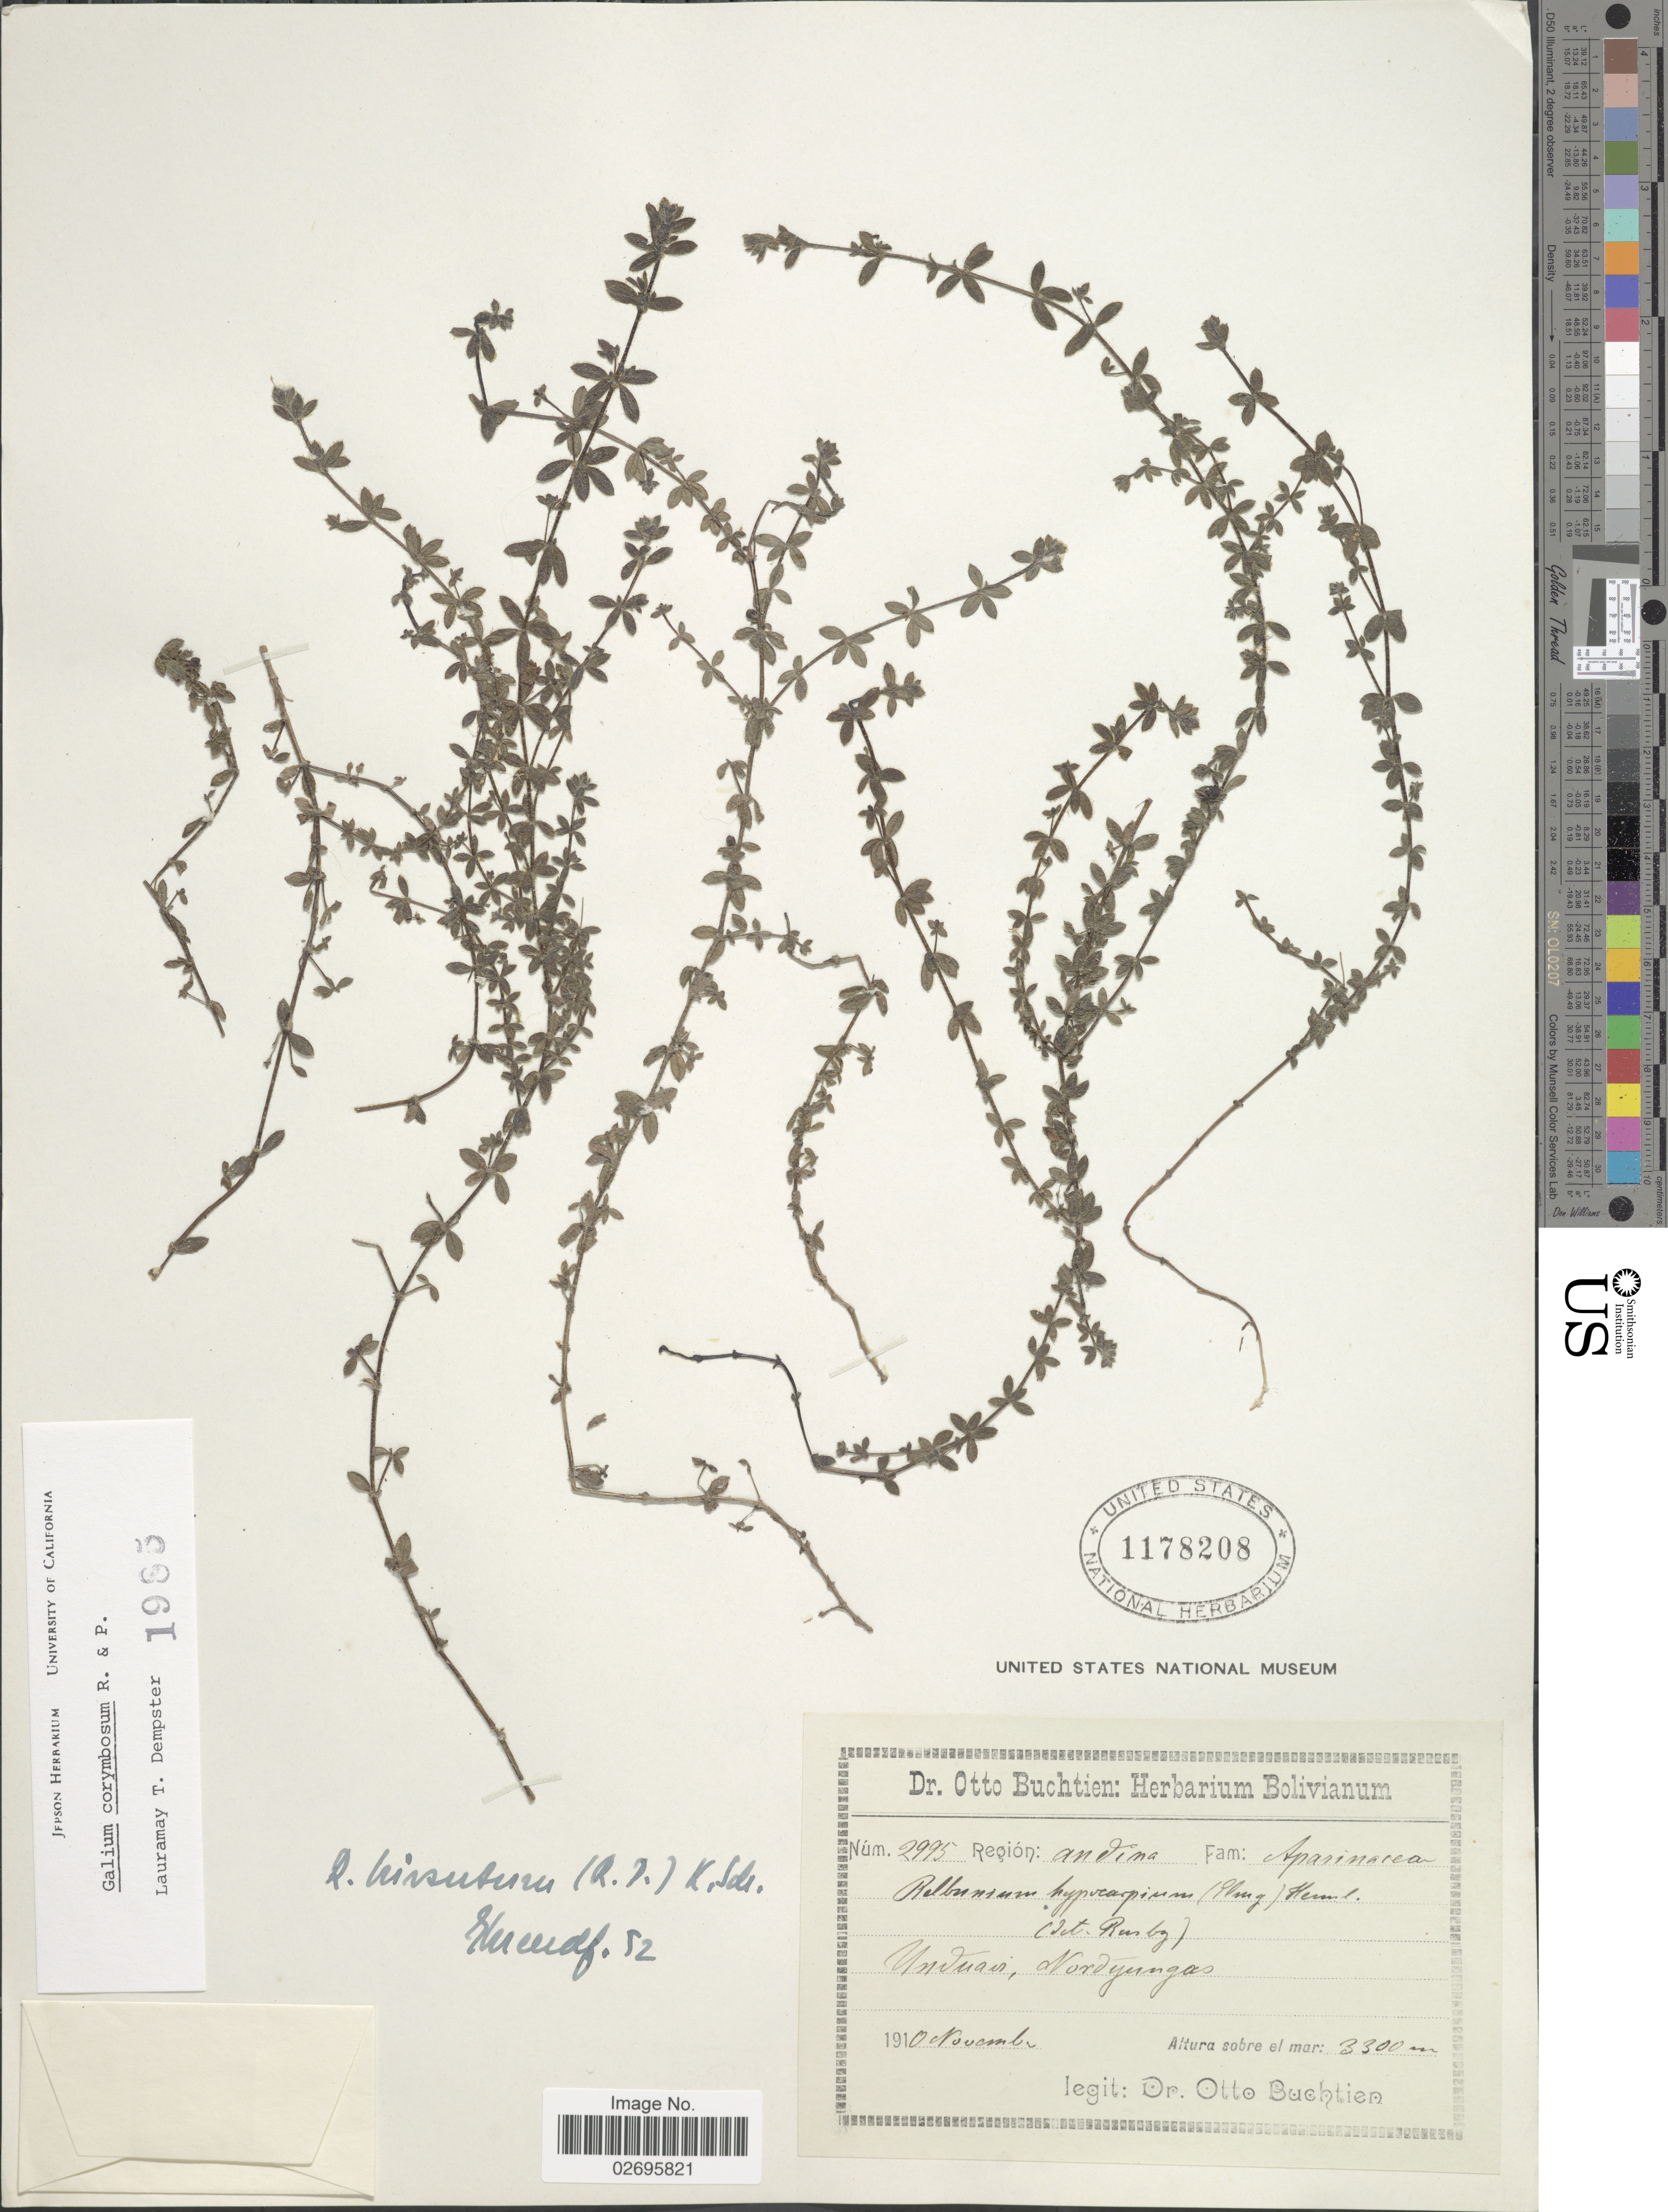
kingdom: Plantae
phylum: Tracheophyta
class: Magnoliopsida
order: Gentianales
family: Rubiaceae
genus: Galium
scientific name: Galium corymbosum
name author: Ruiz & Pav.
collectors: O. Buchtien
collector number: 2995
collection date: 1910-11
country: Bolivia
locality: Unduavi, Nordyungas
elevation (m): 3300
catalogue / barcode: US 1178208